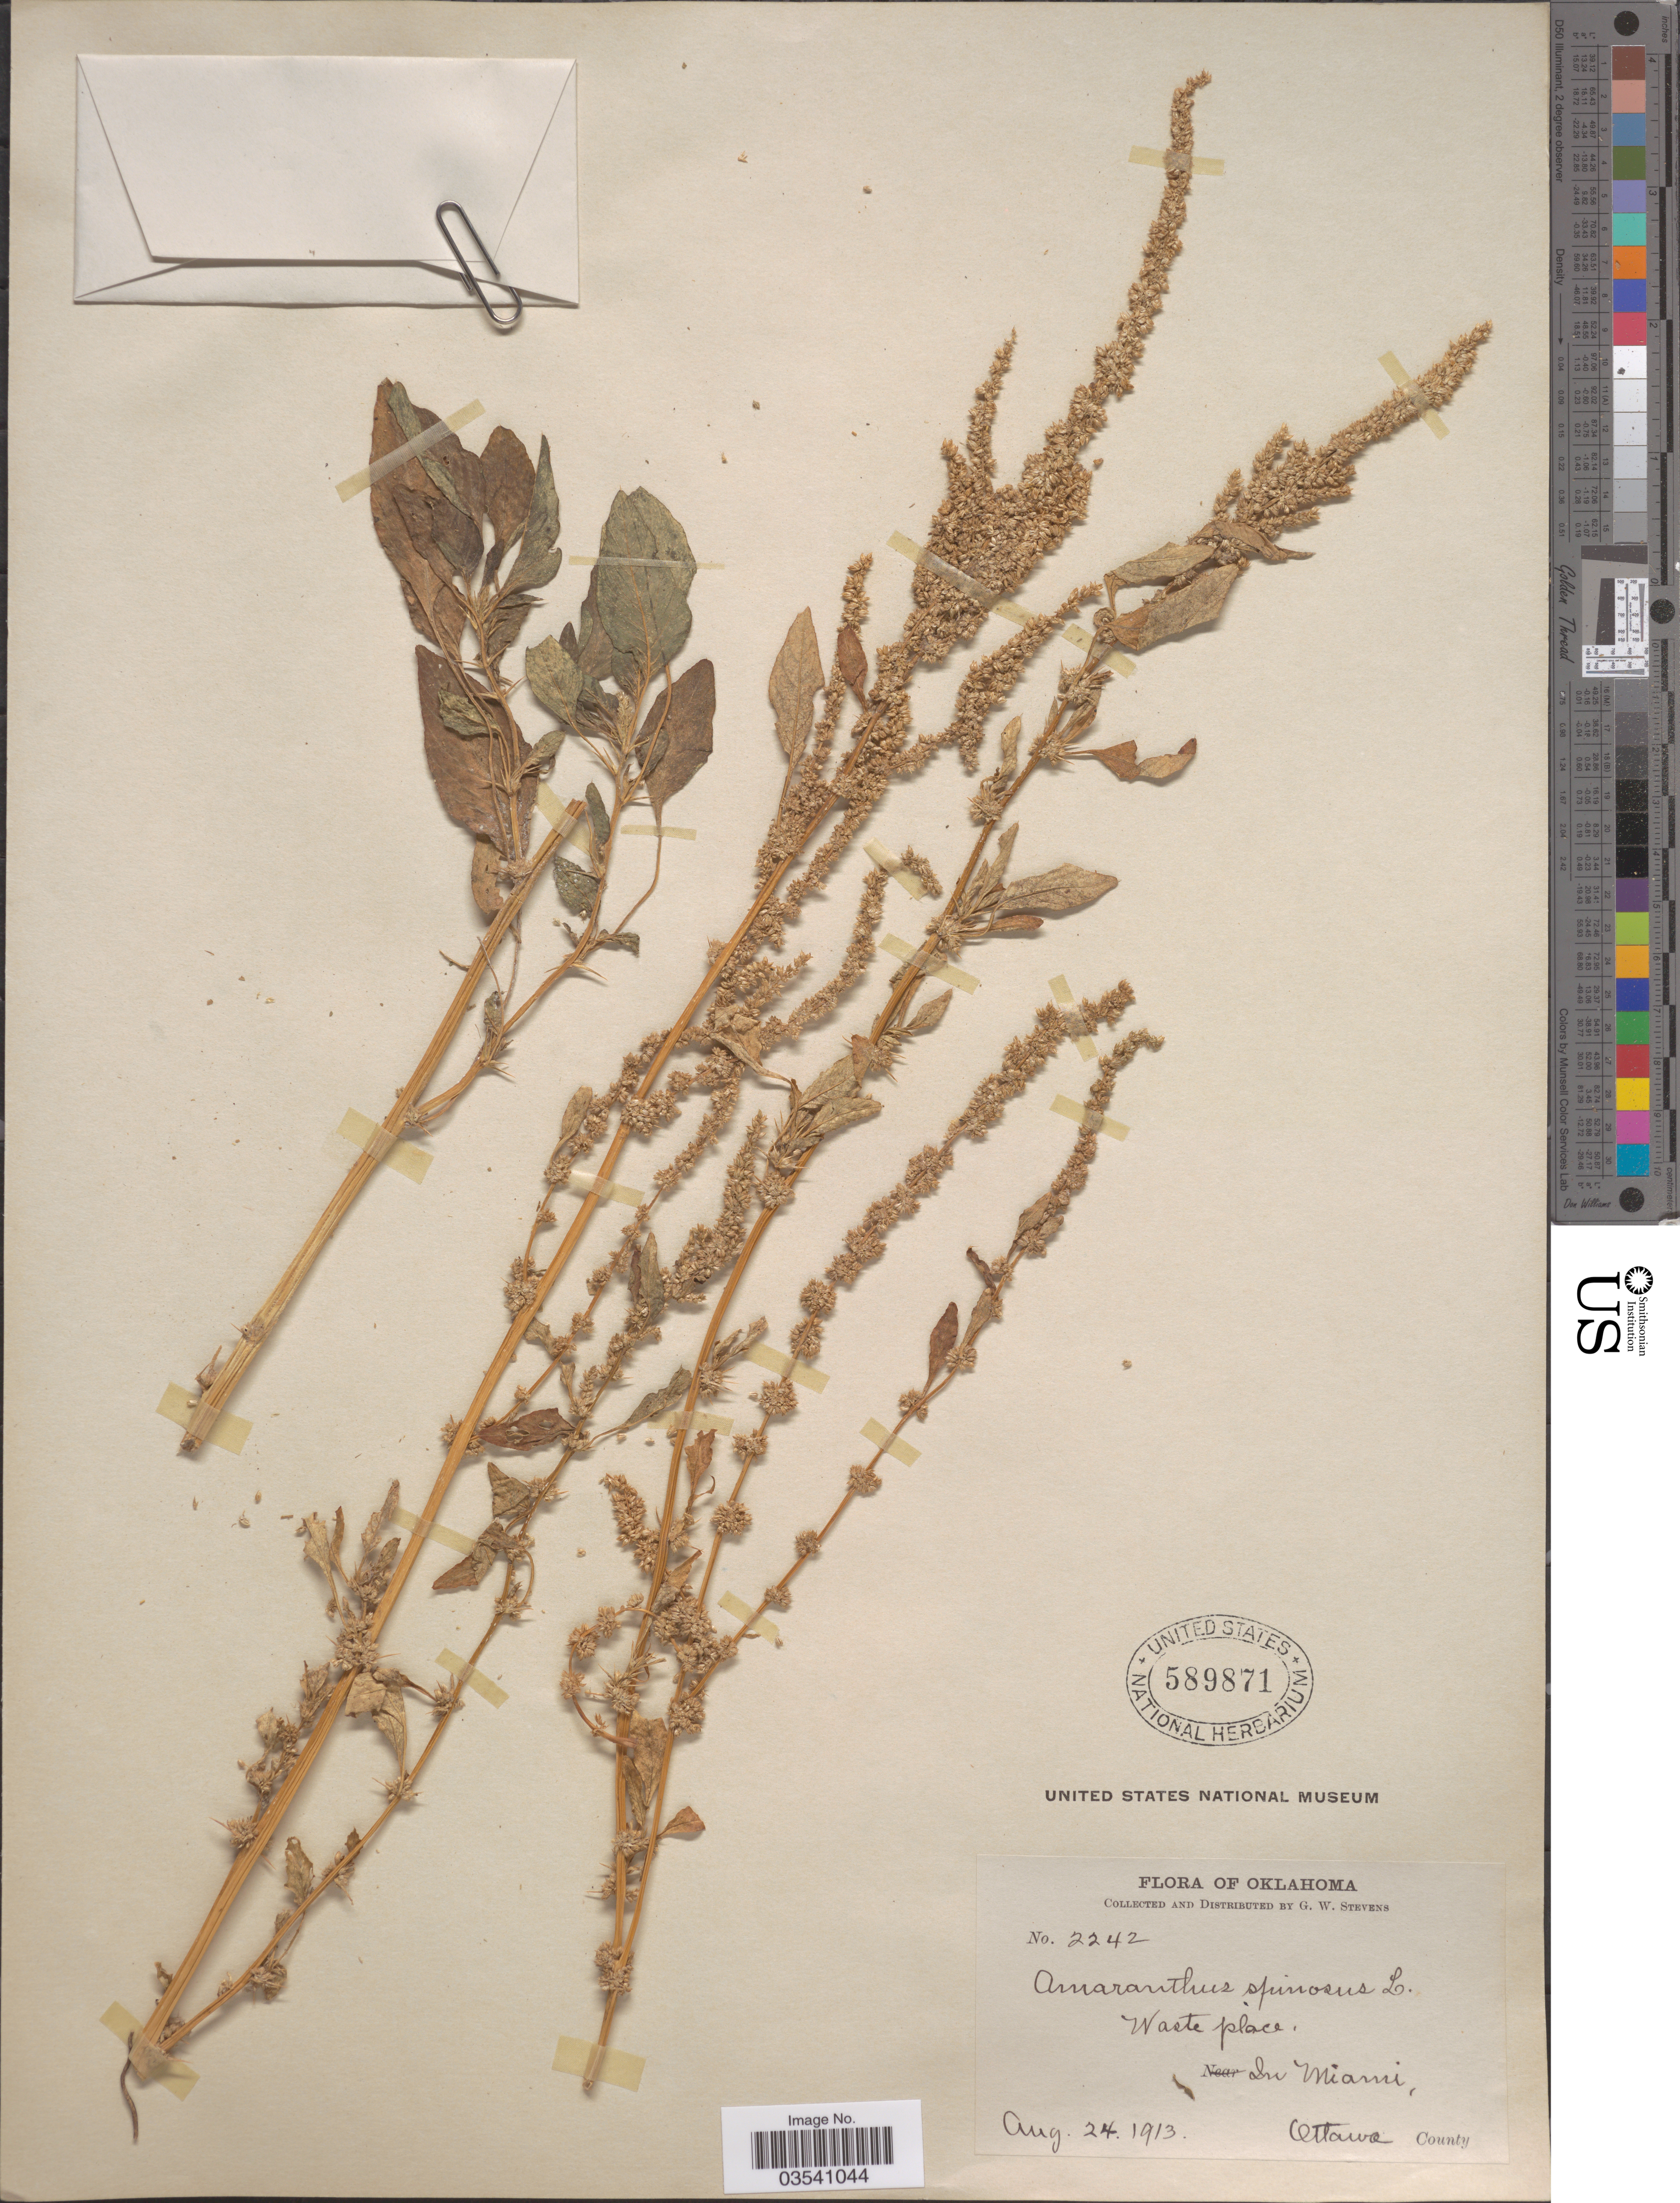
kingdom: Plantae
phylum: Tracheophyta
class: Magnoliopsida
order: Caryophyllales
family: Amaranthaceae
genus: Amaranthus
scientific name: Amaranthus spinosus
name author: L.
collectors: G. W. Stevens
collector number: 2242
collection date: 1913-08-24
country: United States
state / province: Oklahoma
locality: In Miami, Ottawa County.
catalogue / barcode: US 589871